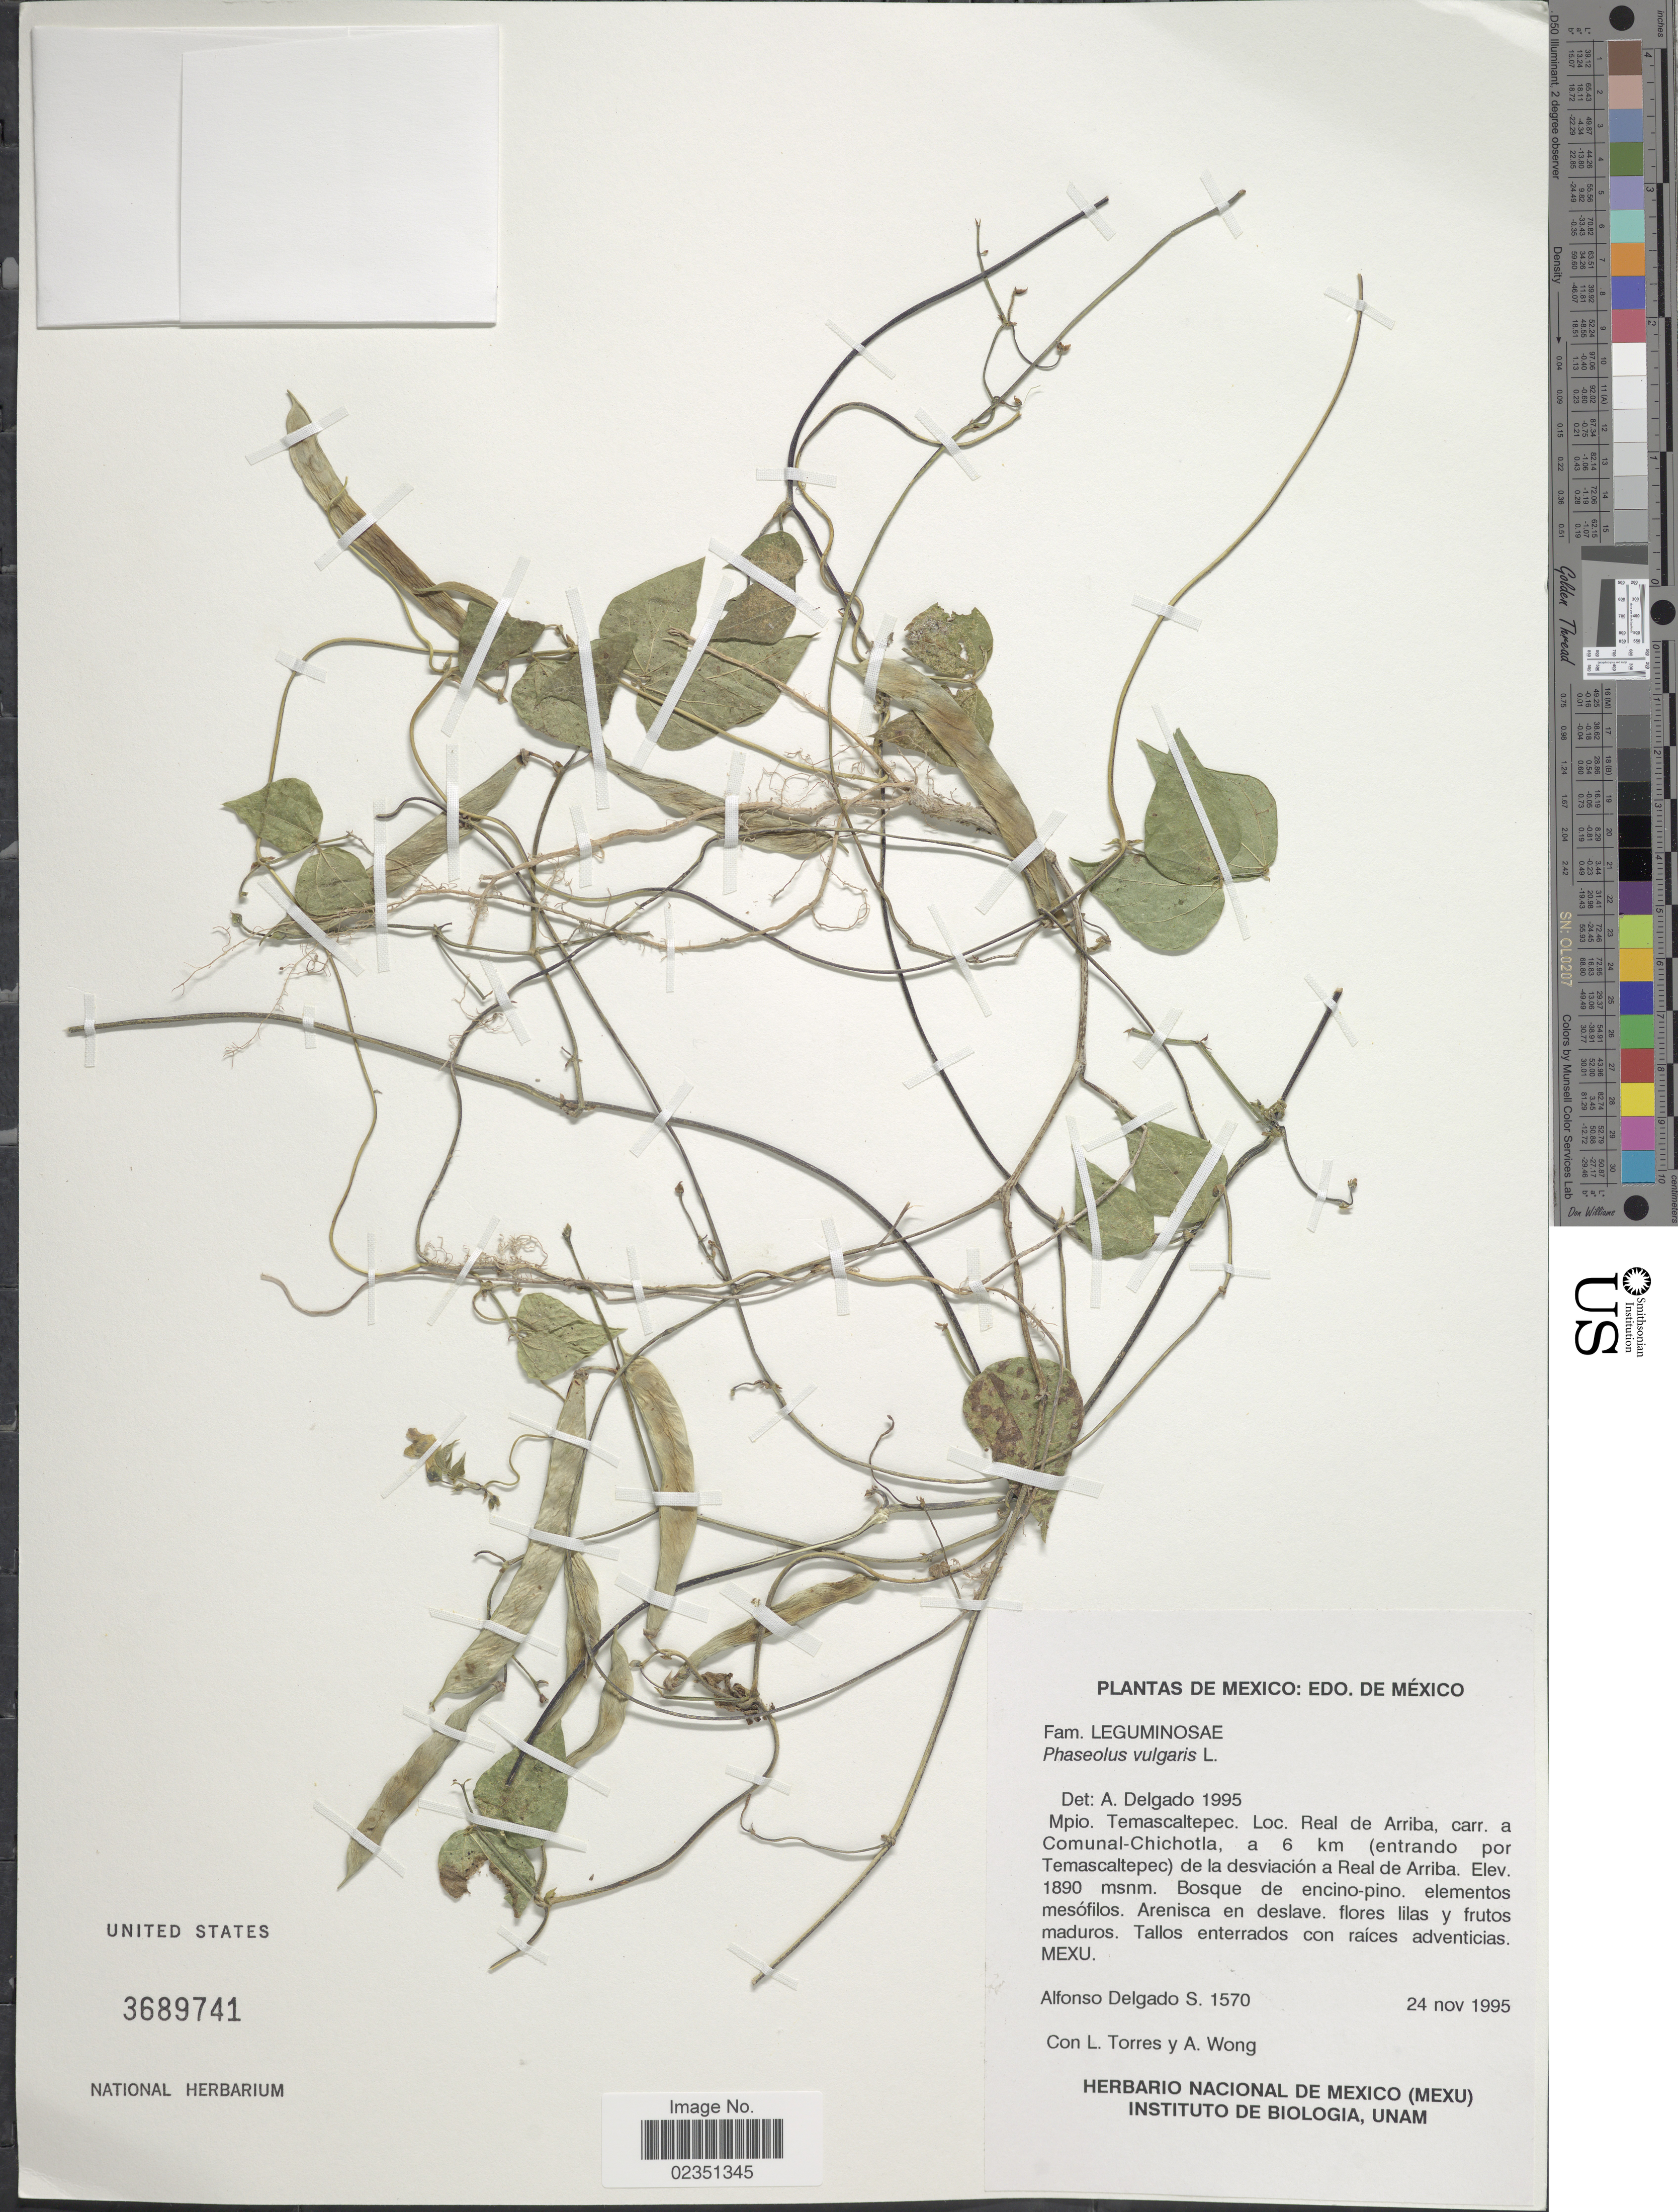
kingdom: Plantae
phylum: Tracheophyta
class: Magnoliopsida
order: Fabales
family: Fabaceae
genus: Phaseolus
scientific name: Phaseolus vulgaris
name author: L.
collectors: A. Delgado S., L. Torres & A. Wong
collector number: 1570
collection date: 1995-11-24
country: Mexico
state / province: México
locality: Mpio. Temascaltepec. Real de Arriba, carr. a Comunal-Chichotla, a 6 km (entrando por Temascaltepec) de la desviacion a Real de Arriba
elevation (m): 1890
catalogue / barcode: US 3689741